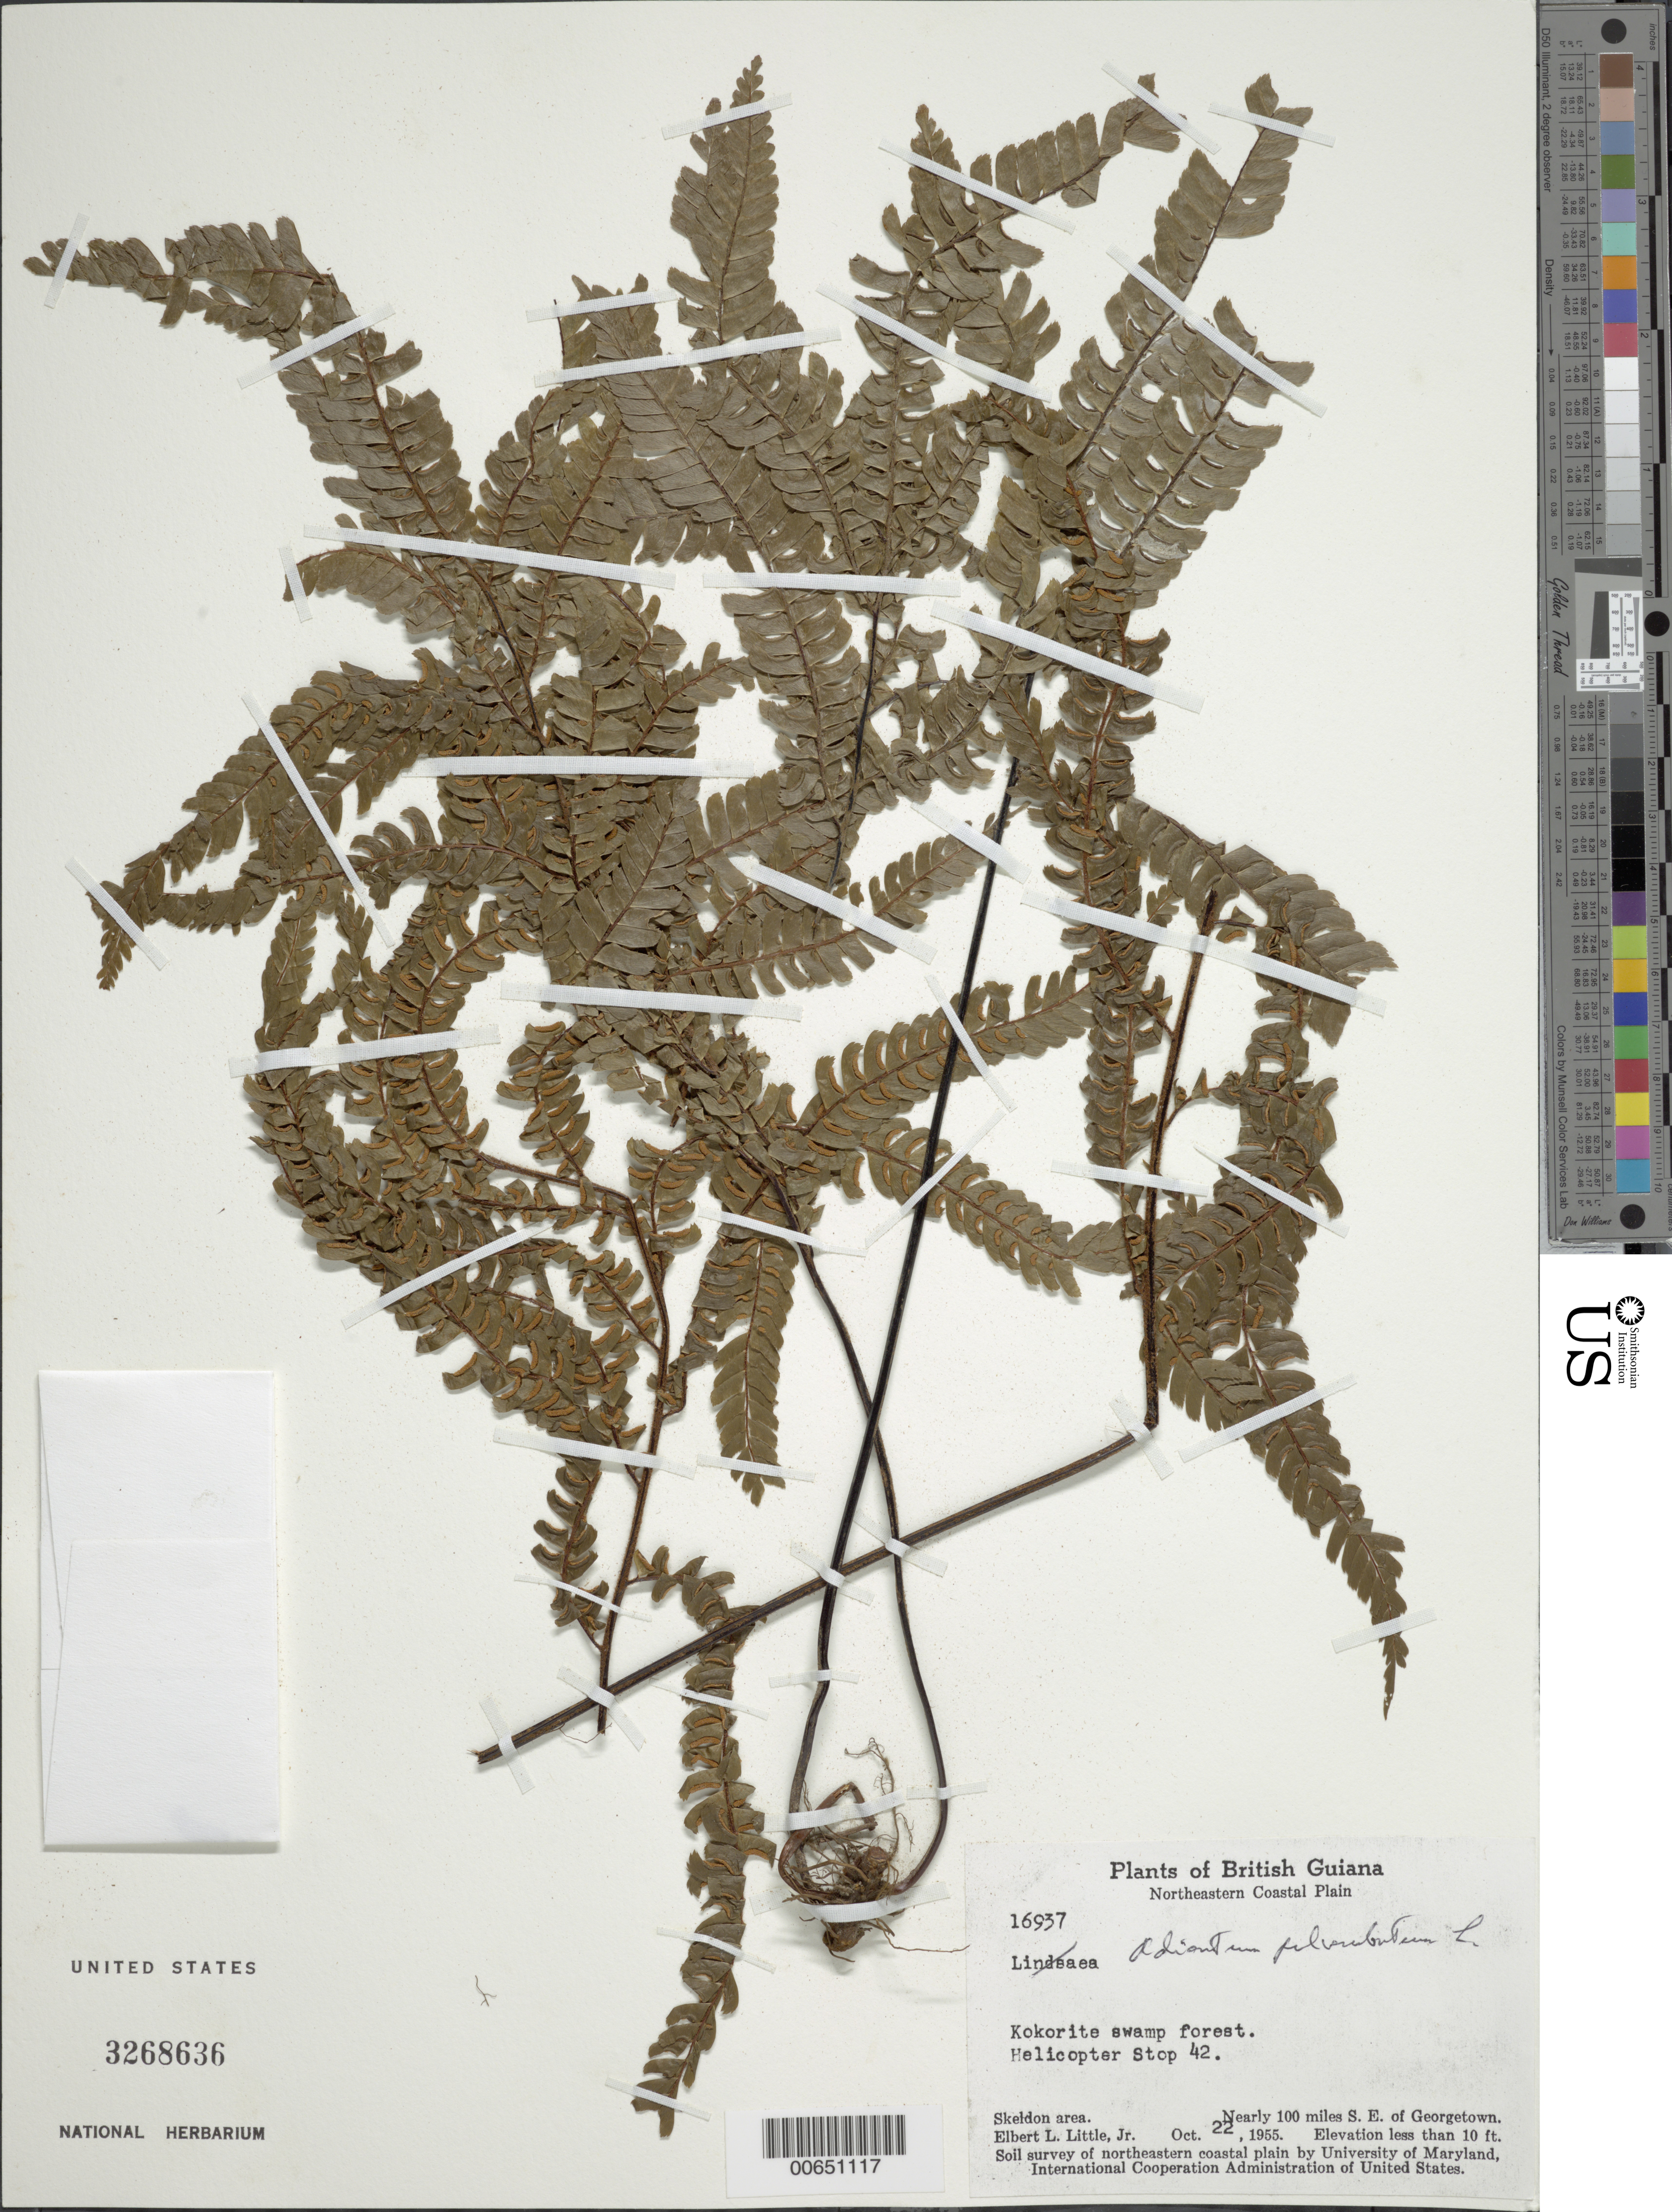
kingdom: Plantae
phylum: Tracheophyta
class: Polypodiopsida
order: Polypodiales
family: Pteridaceae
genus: Adiantum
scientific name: Adiantum pulverulentum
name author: L.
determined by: Lellinger, David B., (BOT), Smithsonian Institution - National Museum of Natural History (UNITED STATES)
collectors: E. L. Little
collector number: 16937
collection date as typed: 22-Oct-55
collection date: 1955-10-22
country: Guyana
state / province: E. Berbice-Corentyne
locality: Skeldon area, ca. 100 miles SE of Georgetown. Helicopter stop 42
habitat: Kokorite swamp forest.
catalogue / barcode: US 3268636